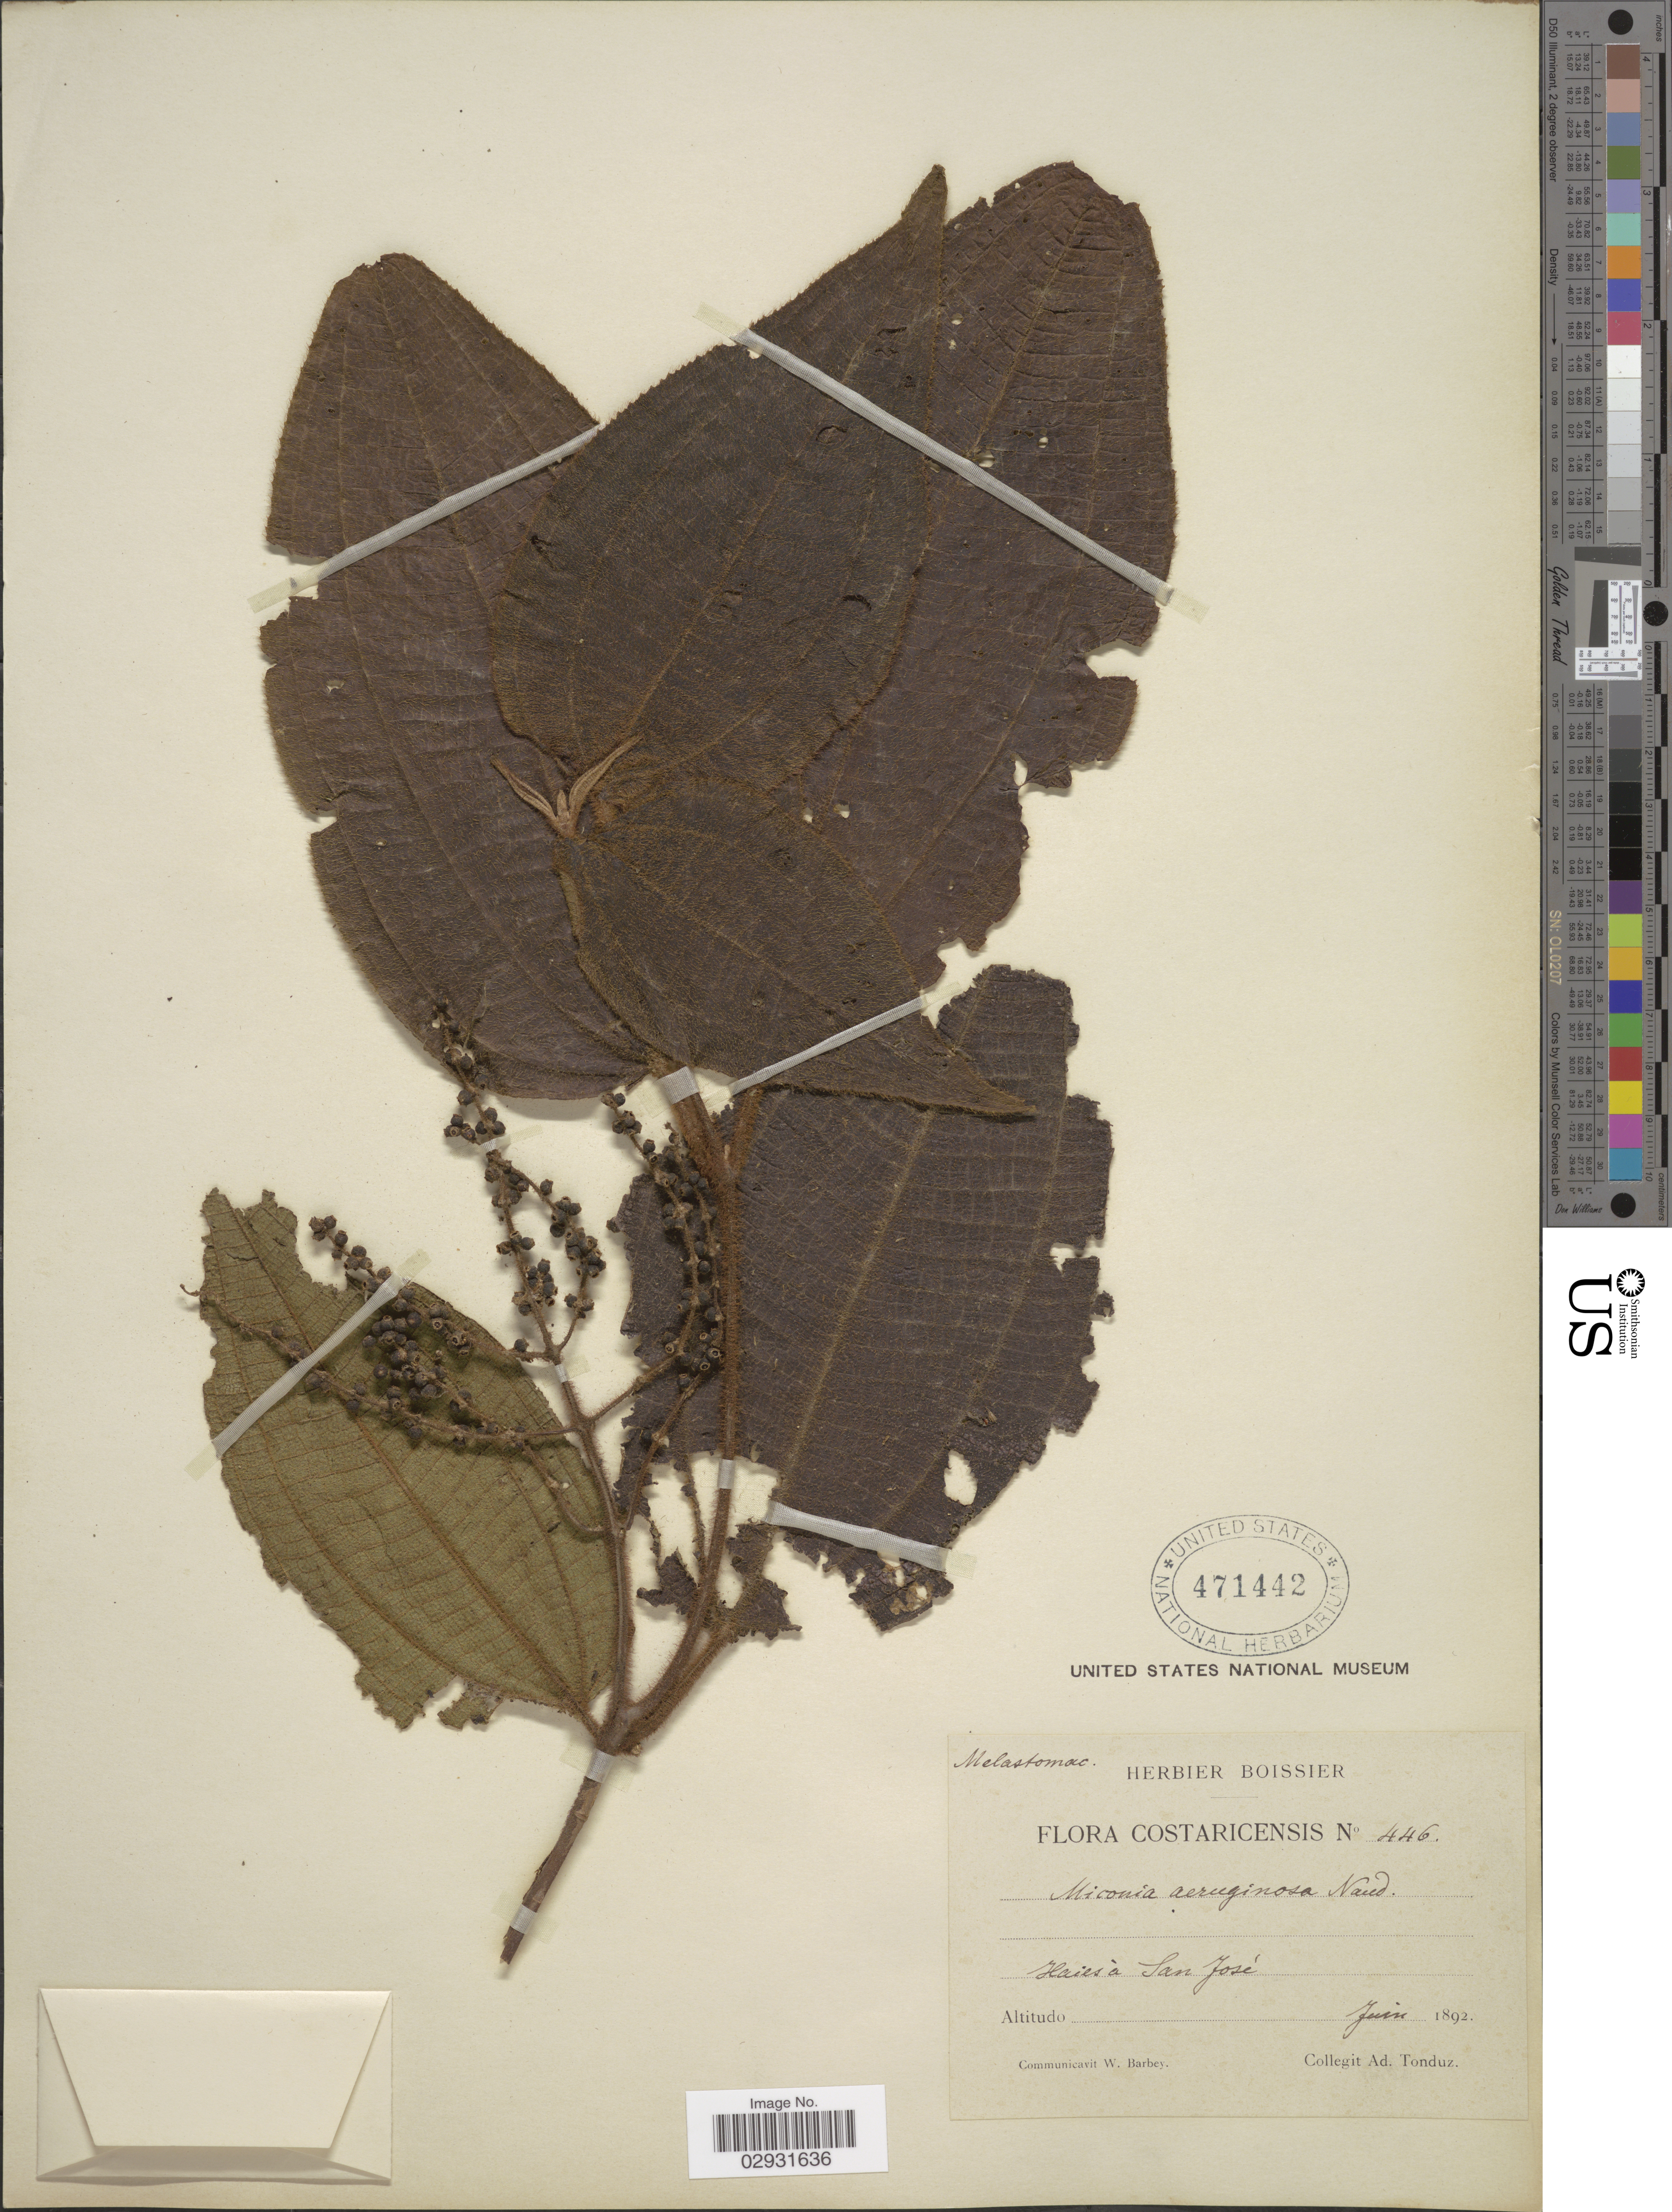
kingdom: Plantae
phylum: Tracheophyta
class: Magnoliopsida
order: Myrtales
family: Melastomataceae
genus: Miconia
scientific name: Miconia aeruginosa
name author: Naudin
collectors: A. Tonduz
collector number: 446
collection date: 1892-06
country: Costa Rica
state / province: San José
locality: Haies á San José.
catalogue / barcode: US 471442